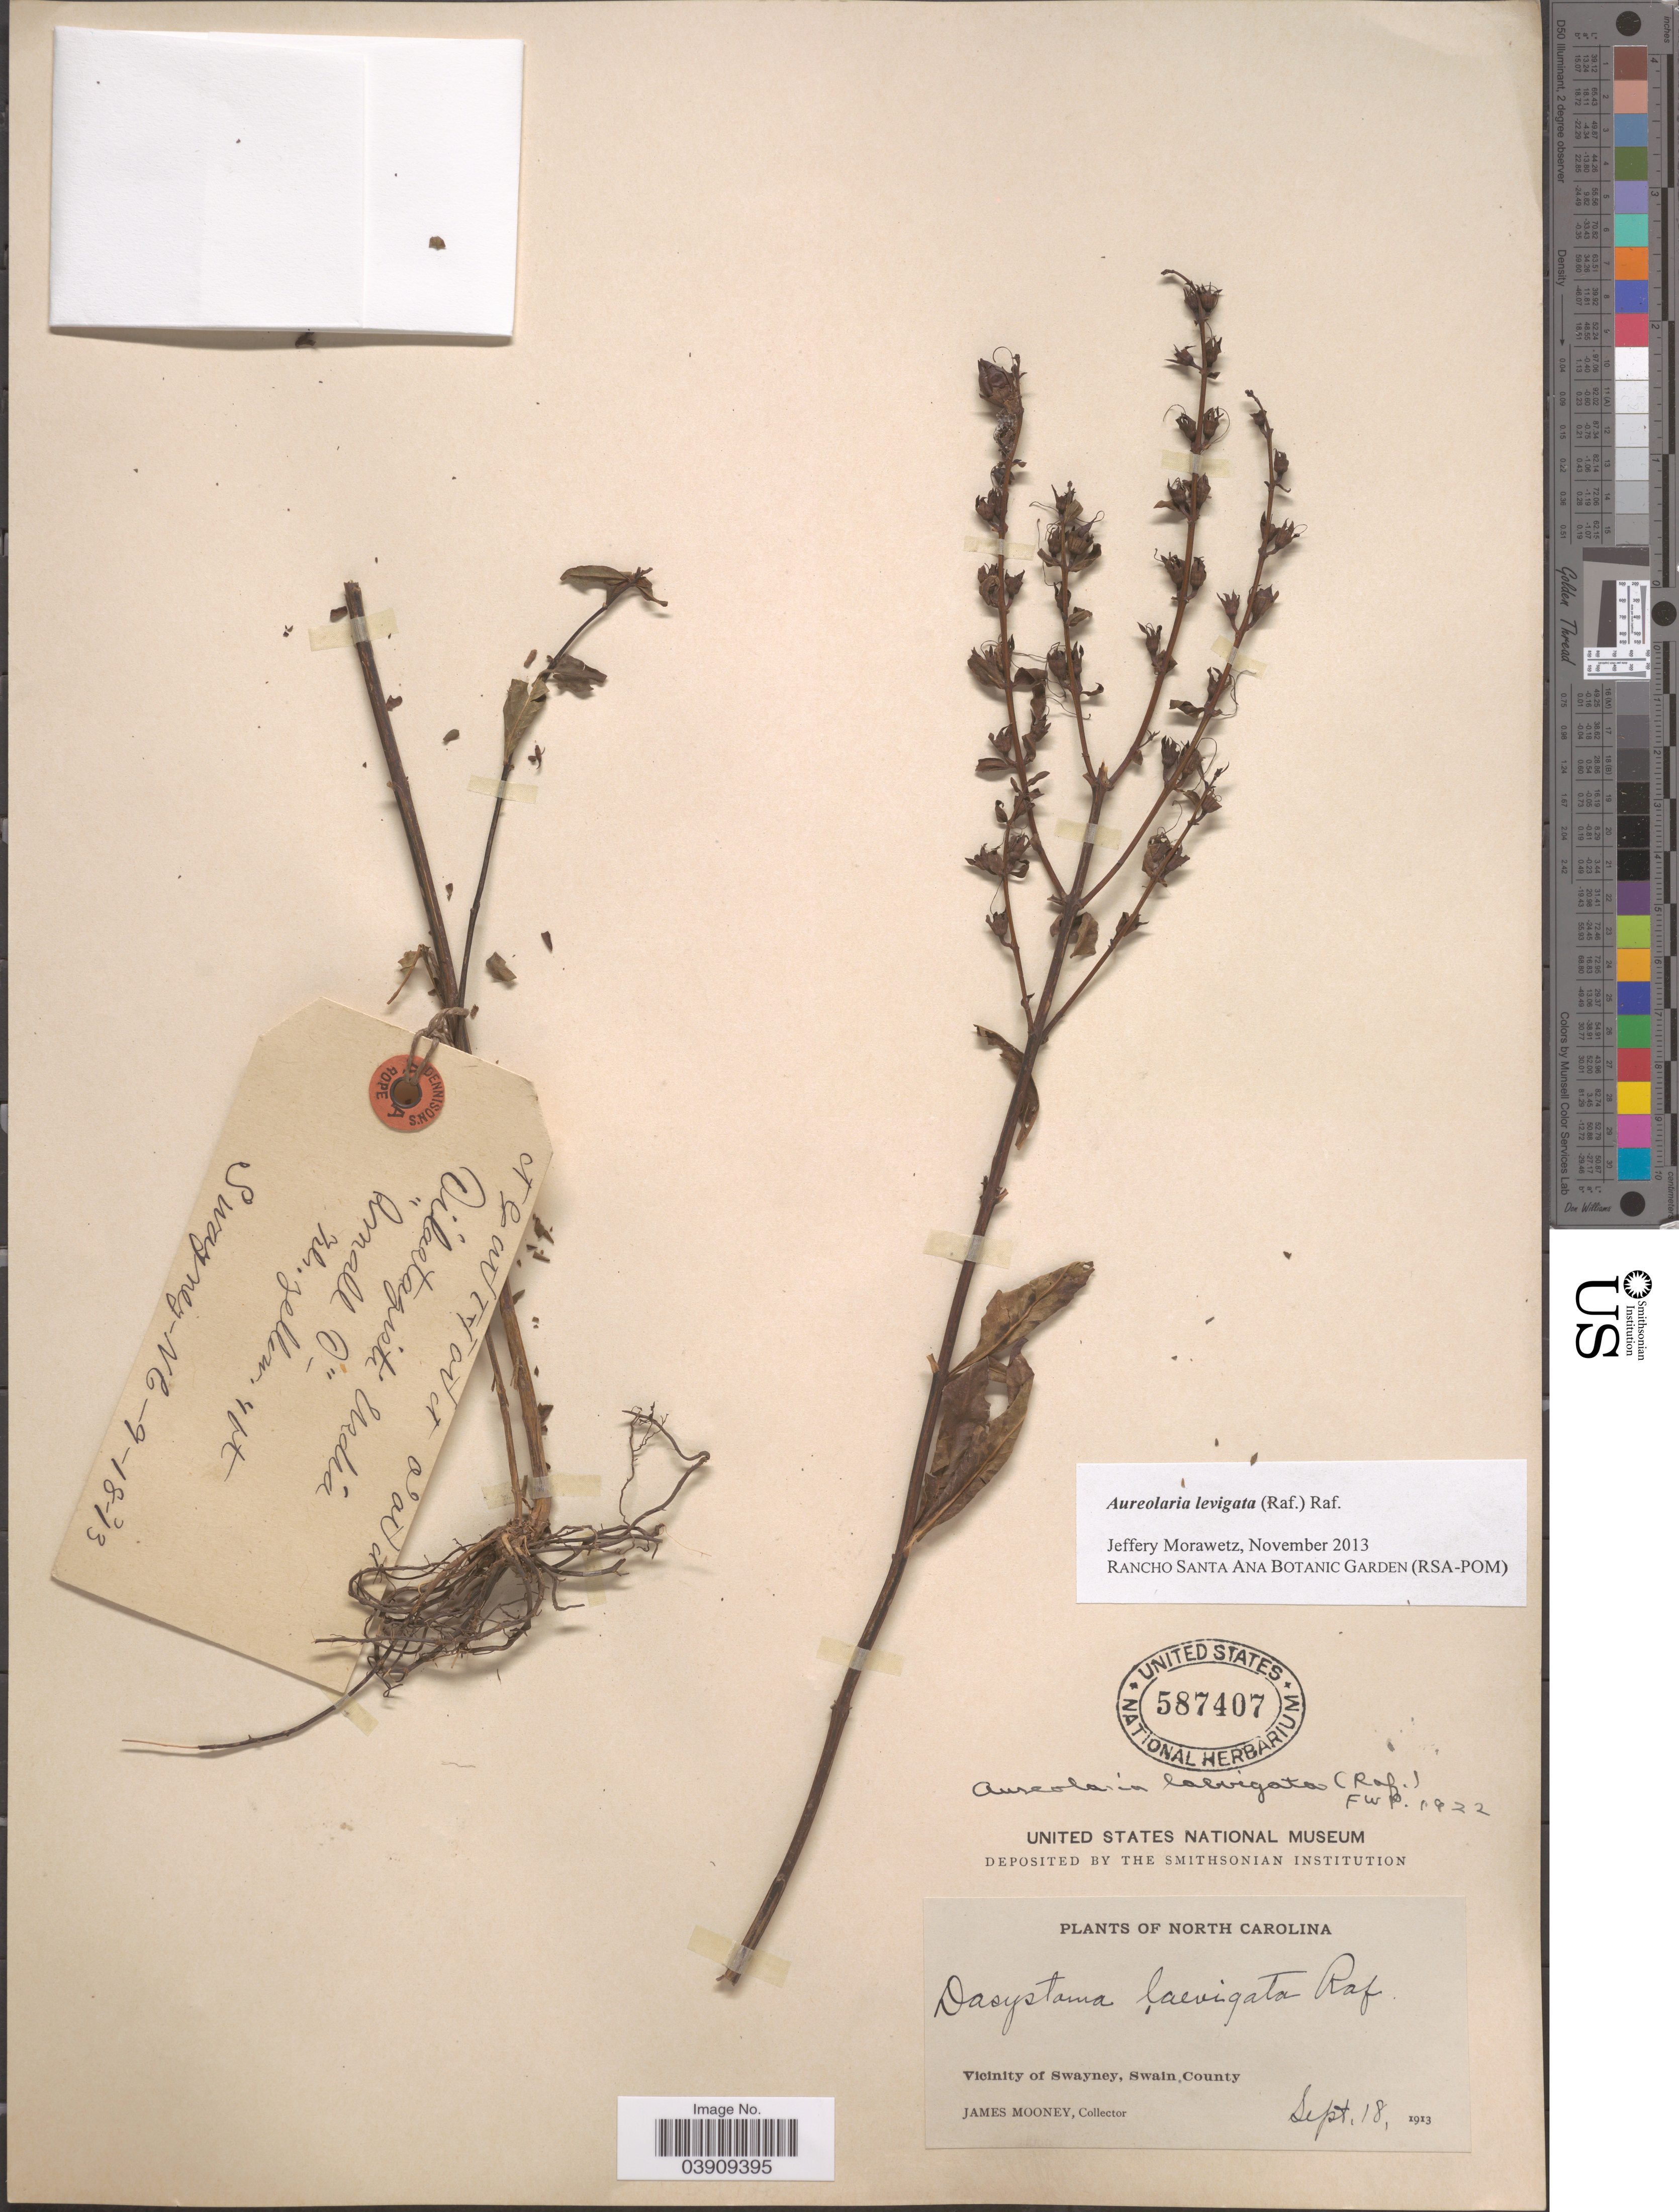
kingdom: Plantae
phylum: Tracheophyta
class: Magnoliopsida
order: Lamiales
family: Orobanchaceae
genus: Aureolaria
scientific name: Aureolaria laevigata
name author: (Raf.) Raf.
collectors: J. Mooney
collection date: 1913-09-18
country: United States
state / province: North Carolina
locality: Vicinity of Swayney, Swain County.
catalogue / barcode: US 587407